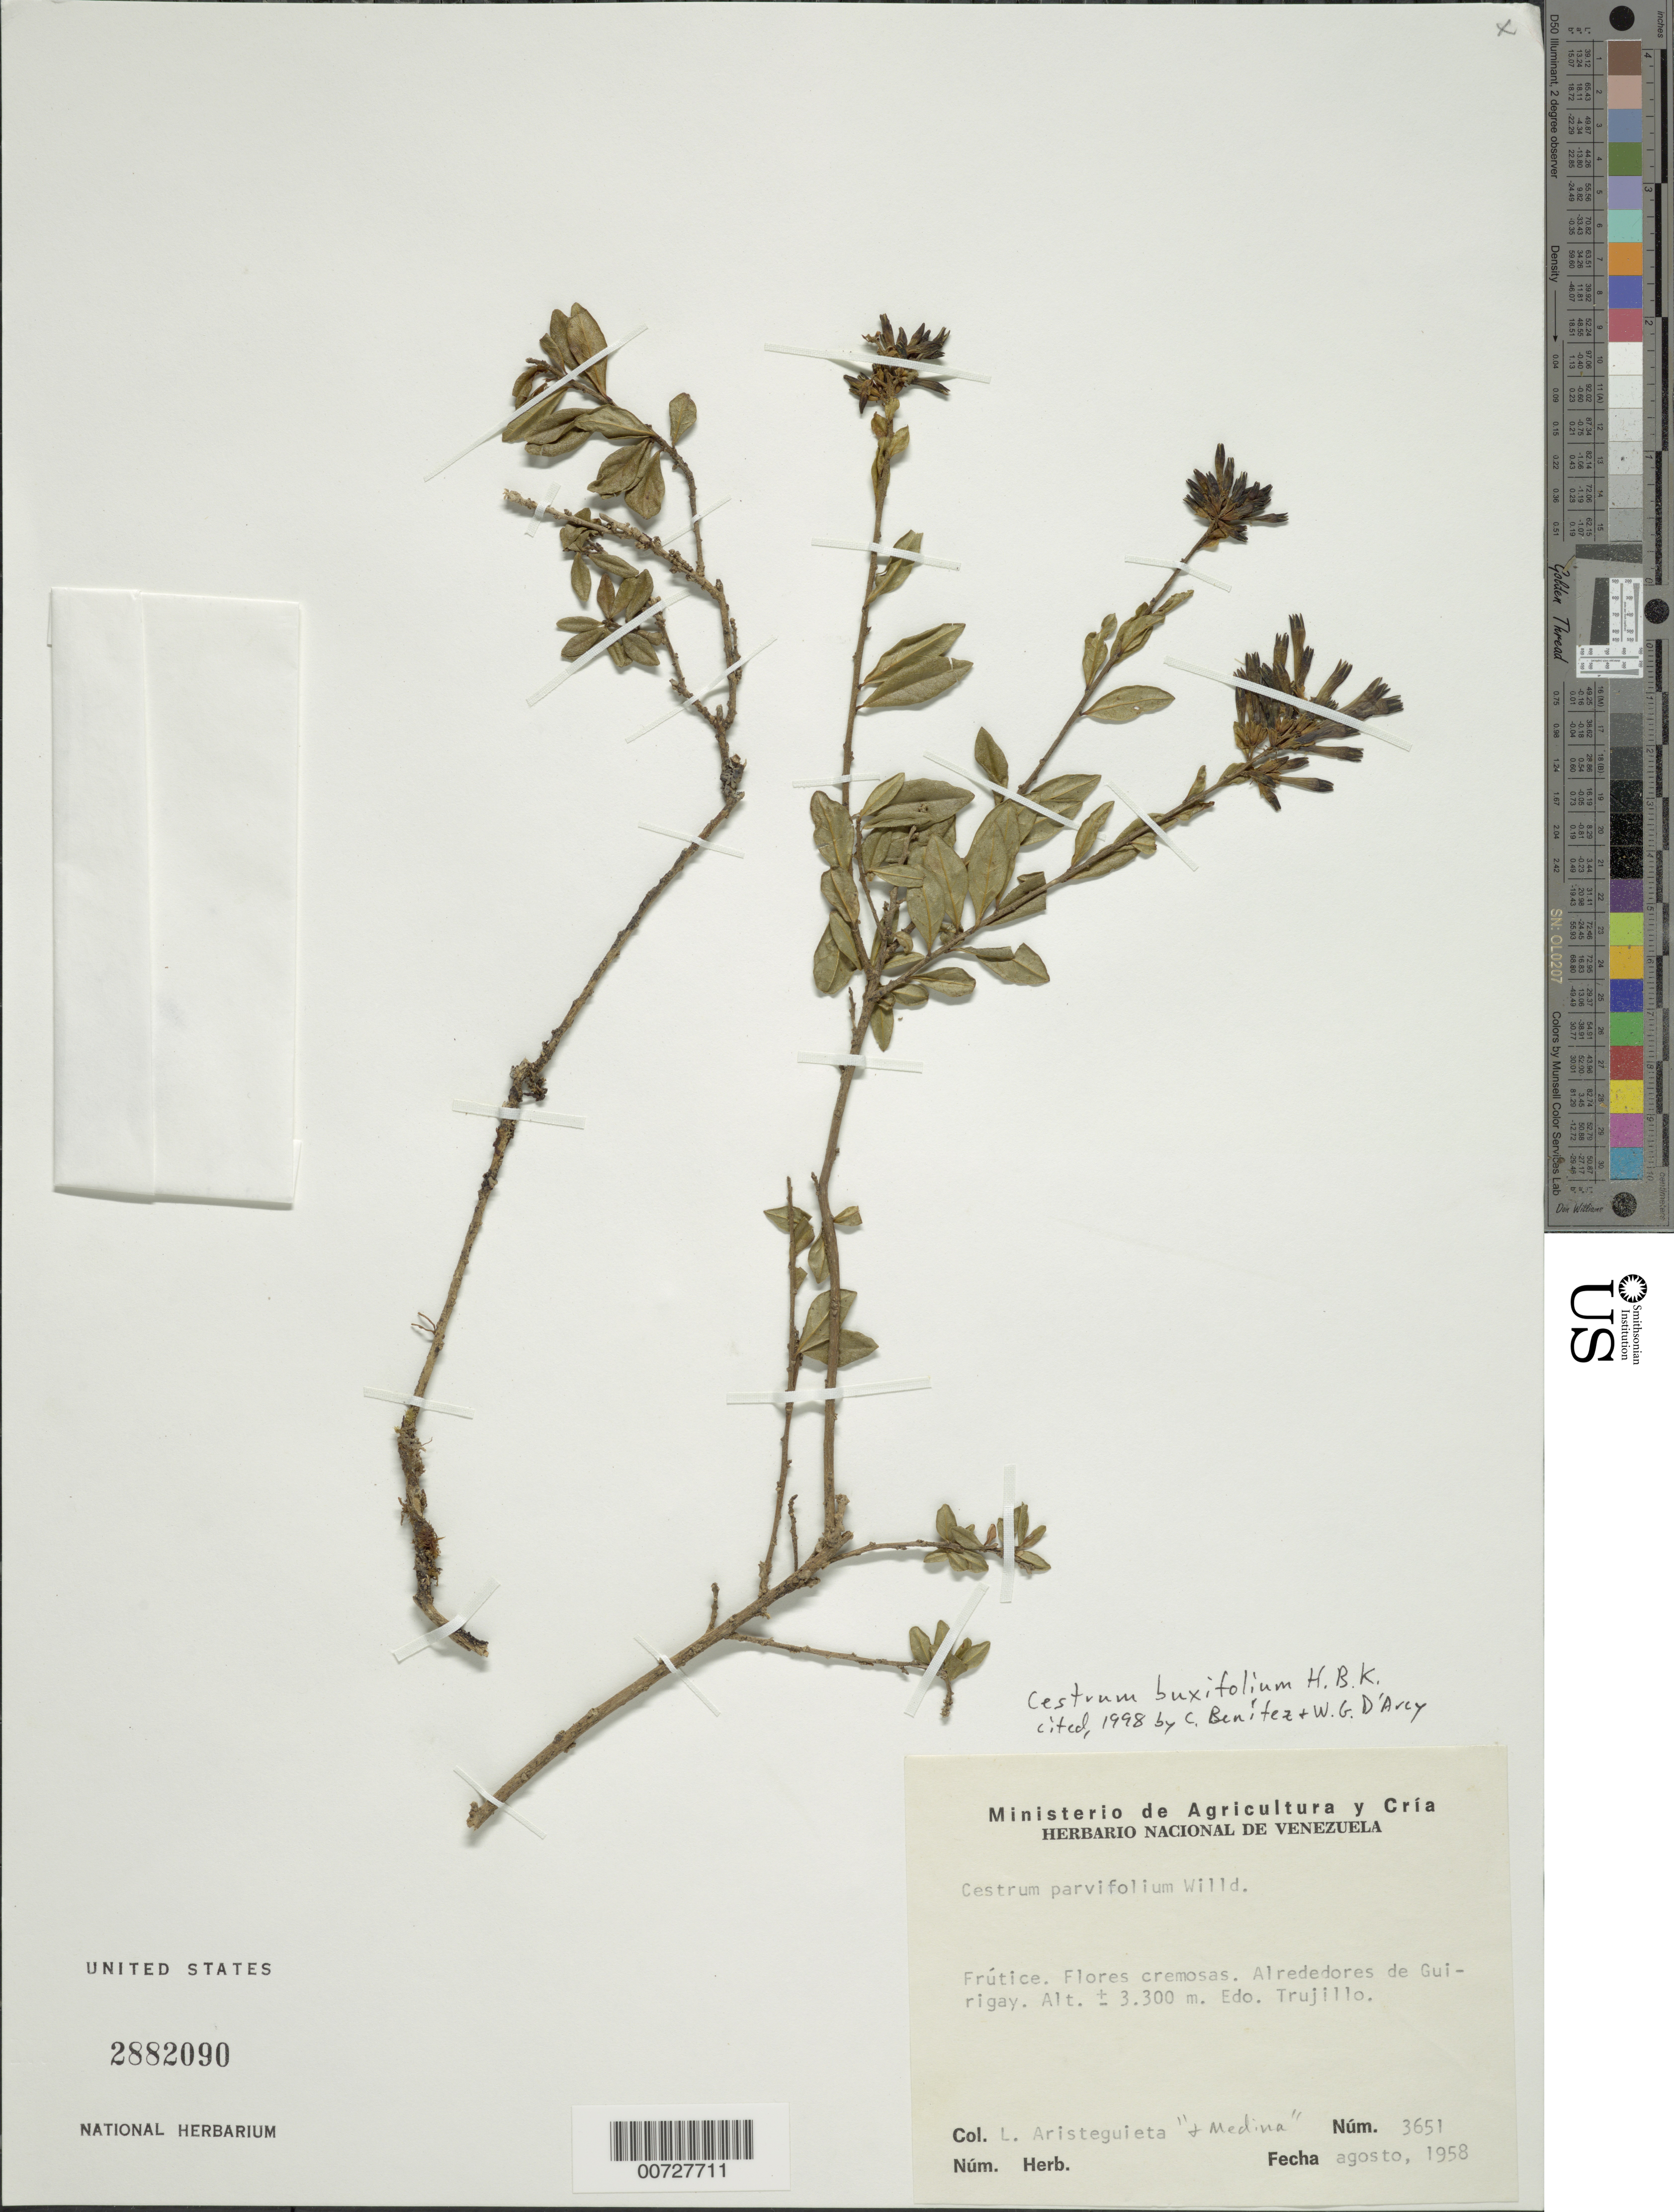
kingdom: Plantae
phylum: Tracheophyta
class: Magnoliopsida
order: Solanales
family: Solanaceae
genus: Cestrum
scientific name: Cestrum buxifolium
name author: Kunth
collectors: L. Aristeguieta & E. Medina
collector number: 3651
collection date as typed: Aug 1958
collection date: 1958-08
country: Venezuela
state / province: Trujillo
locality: Alrededores de Guirigay.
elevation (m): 3300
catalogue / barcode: US 2882090